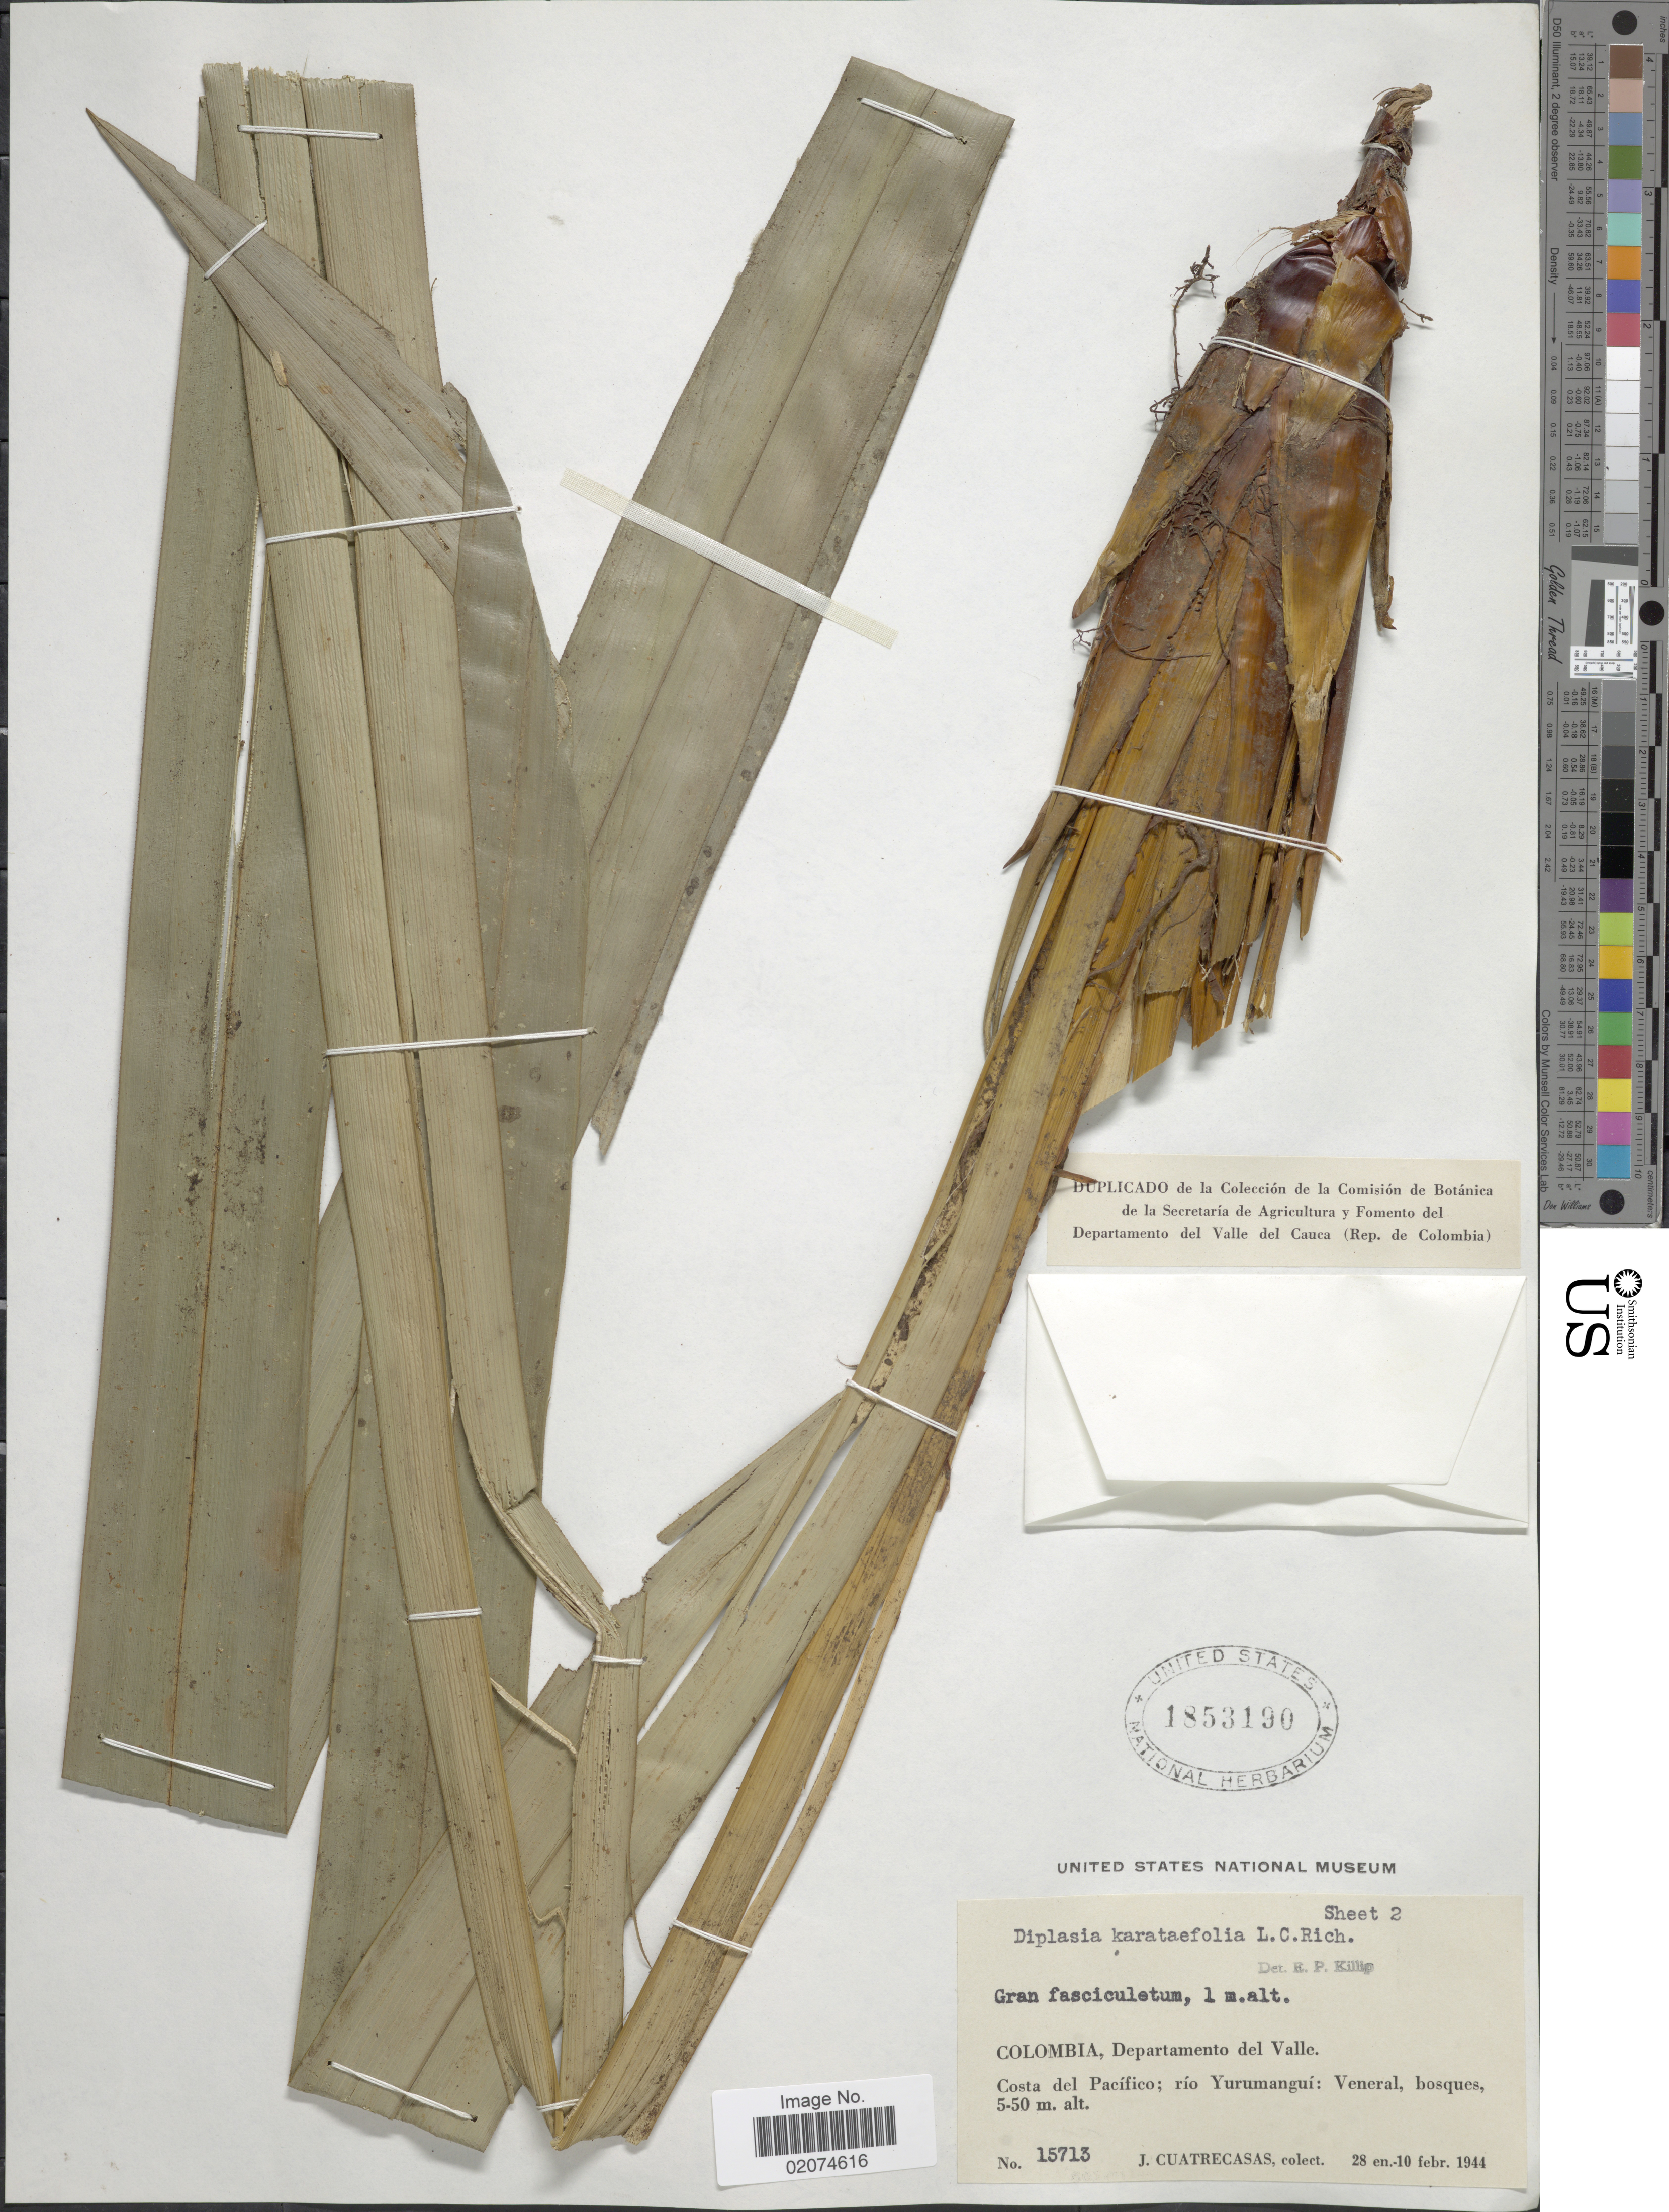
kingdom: Plantae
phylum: Tracheophyta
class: Liliopsida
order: Poales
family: Cyperaceae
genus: Diplasia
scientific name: Diplasia karatifolia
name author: Rich.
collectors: J. Cuatrecasas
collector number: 15713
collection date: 1944-02-10/1944-02-28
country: Colombia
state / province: Valle del Cauca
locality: Departamento del Valle. Costa del Pacifico; rio Yurumangui: Veneral, bsoques.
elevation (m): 5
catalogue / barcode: US 1853190